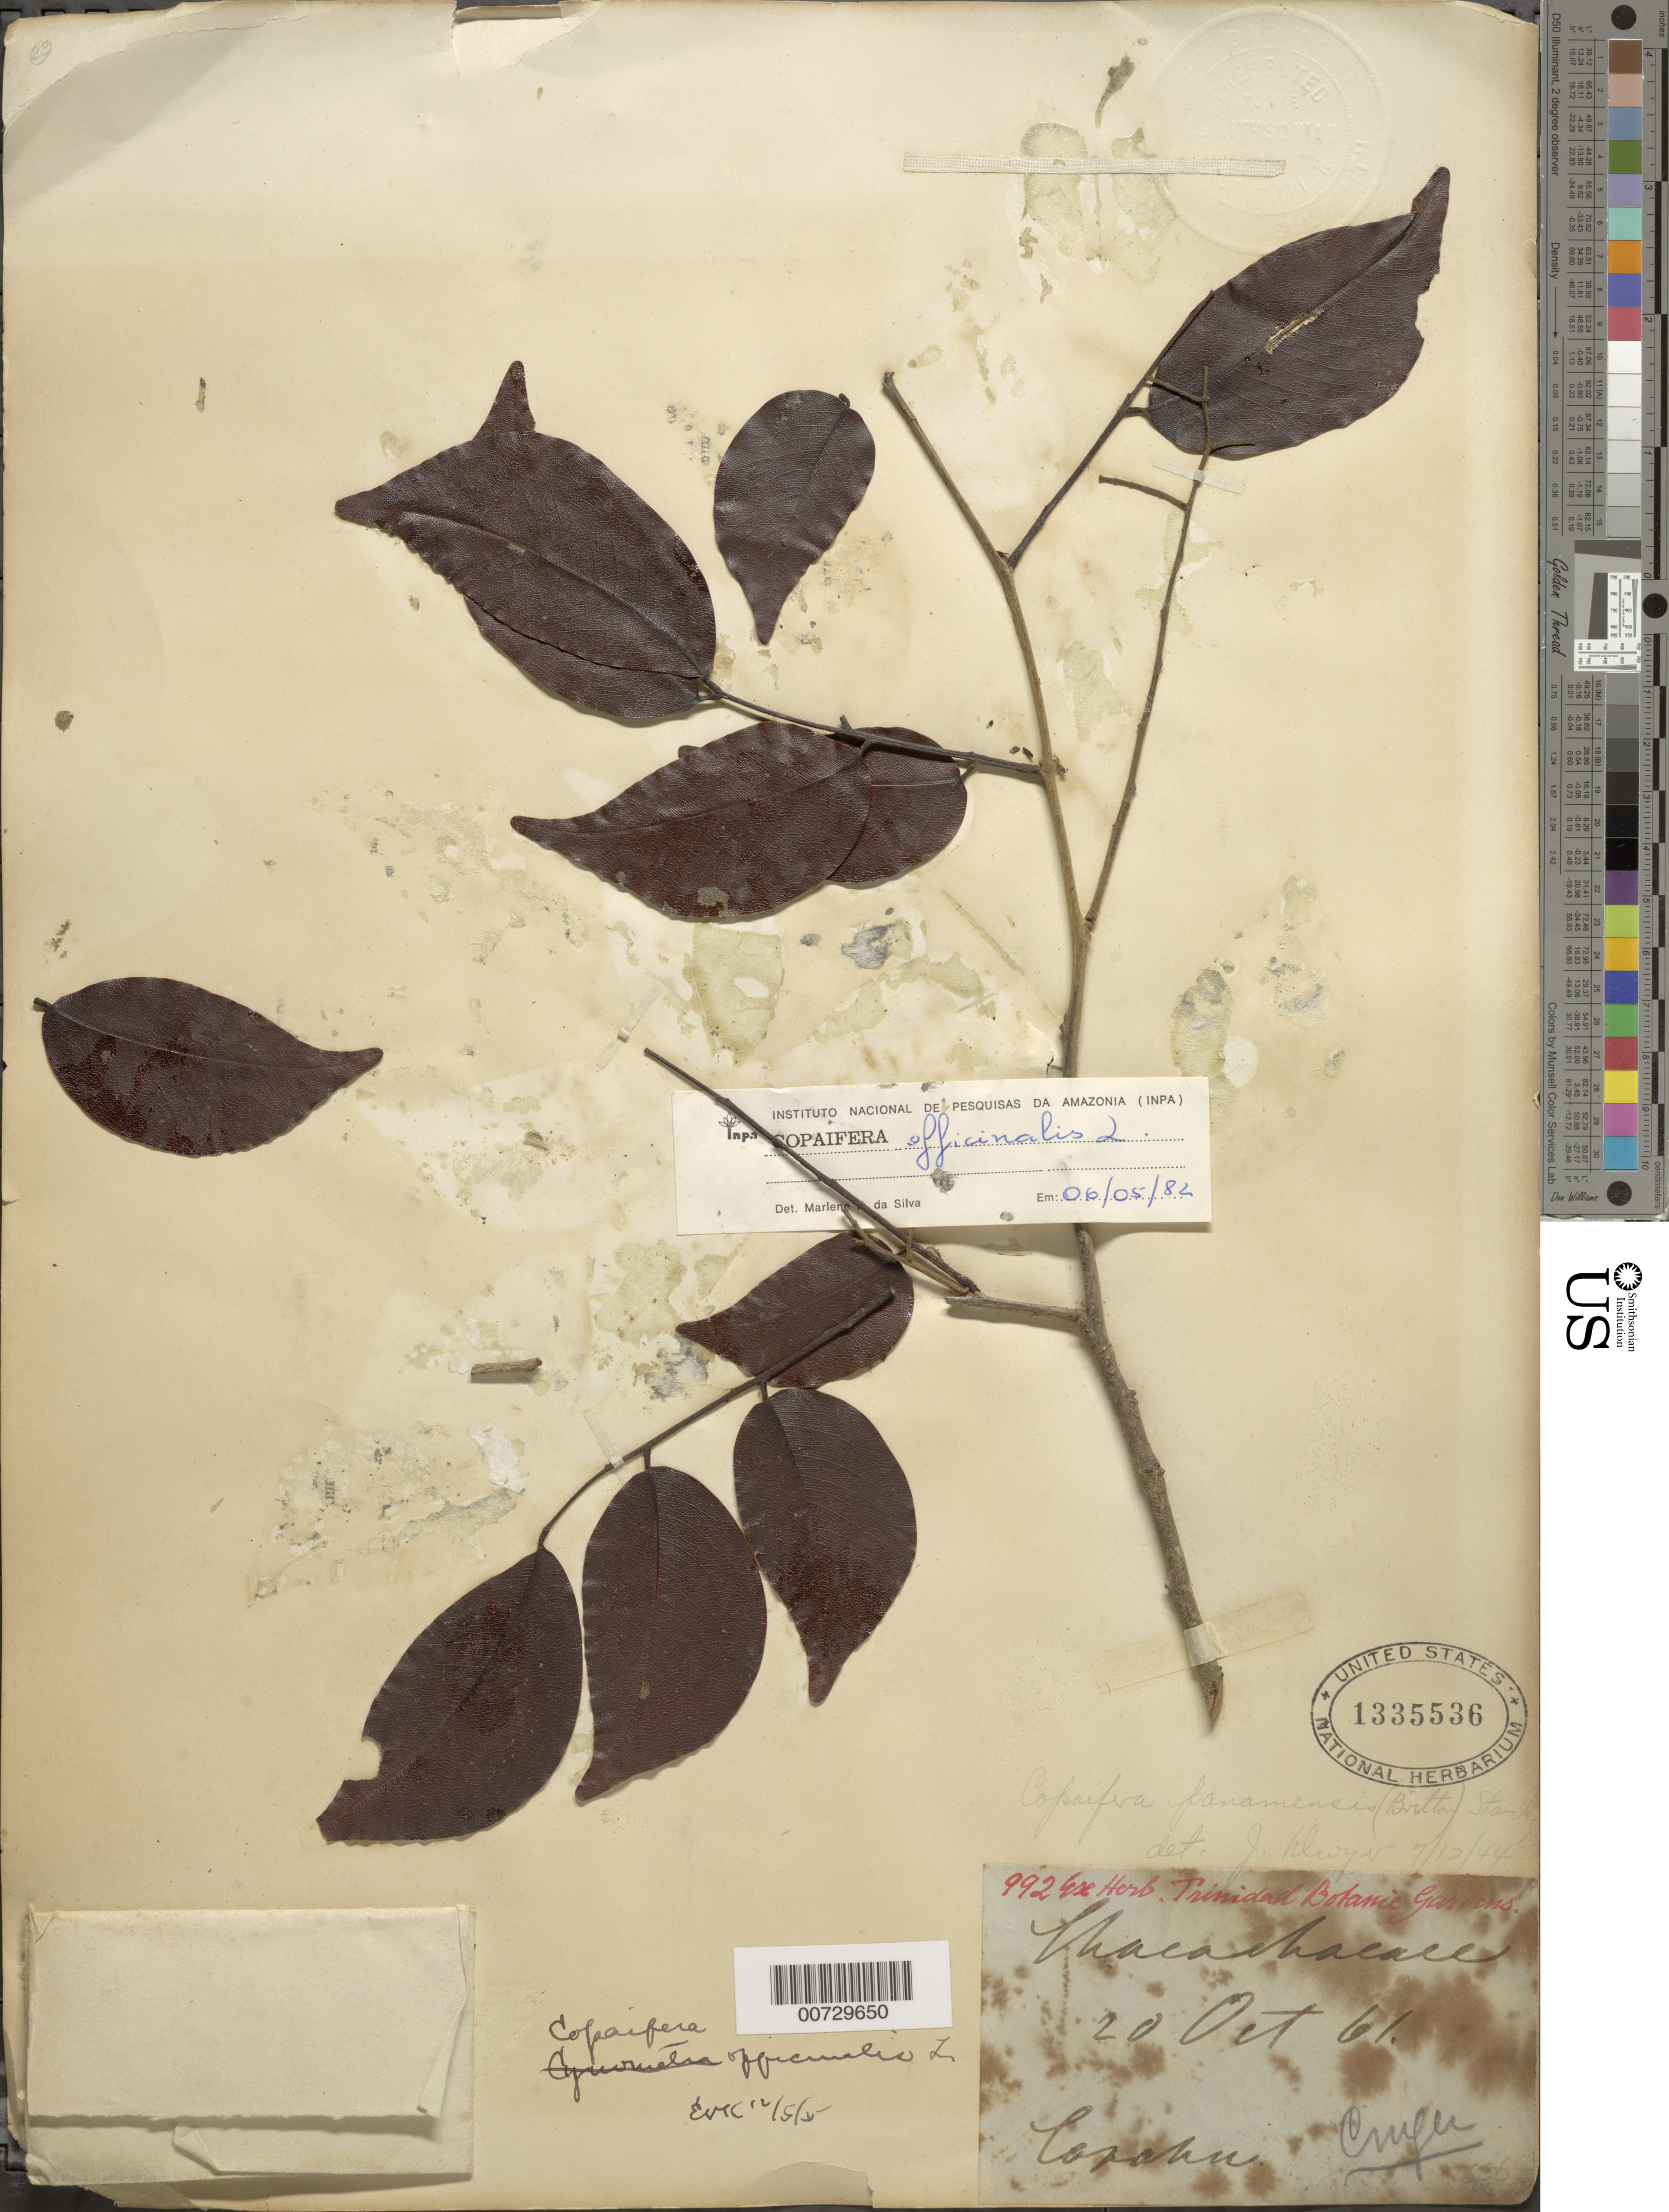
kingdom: Plantae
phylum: Tracheophyta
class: Magnoliopsida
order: Fabales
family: Fabaceae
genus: Copaifera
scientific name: Copaifera officinalis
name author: (Jacq.) L.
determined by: Silva, M. F. da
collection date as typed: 20 Oct 1861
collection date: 1861-10-20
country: Trinidad and Tobago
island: Trinidad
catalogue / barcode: US 1335536